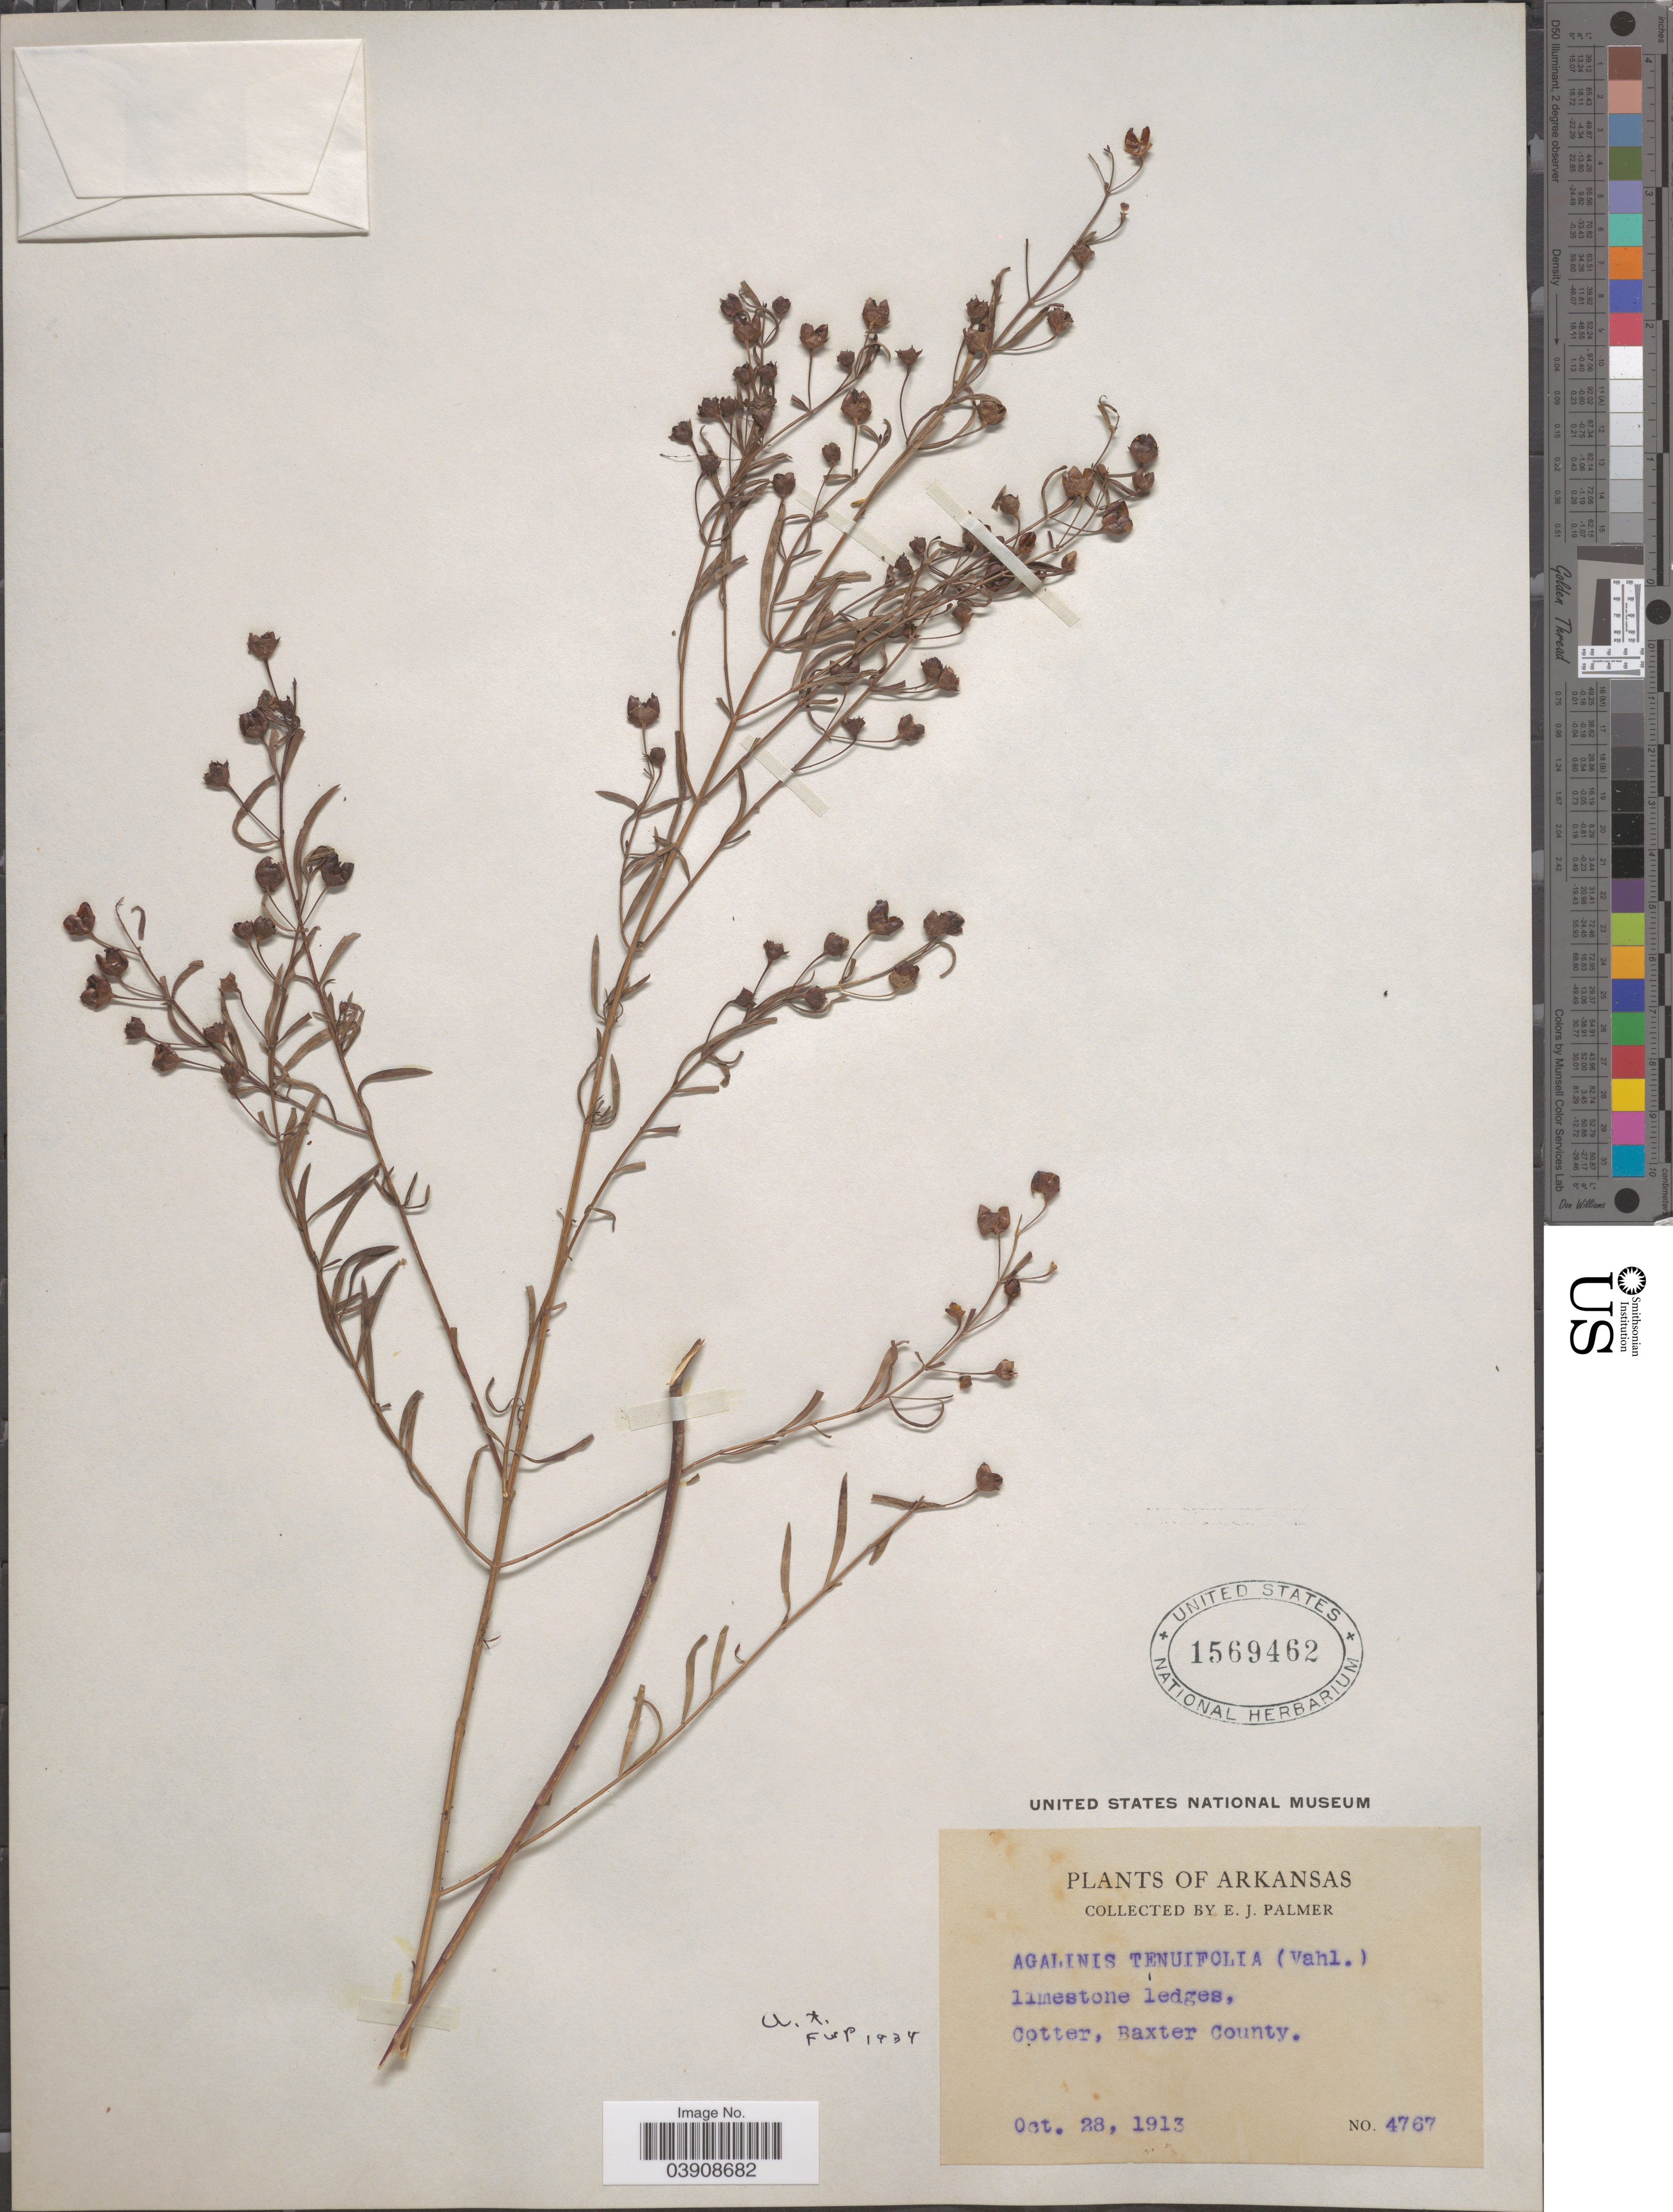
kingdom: Plantae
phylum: Tracheophyta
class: Magnoliopsida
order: Lamiales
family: Orobanchaceae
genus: Agalinis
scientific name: Agalinis tenuifolia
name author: (Vahl) Raf.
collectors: E. J. Palmer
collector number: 4767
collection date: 1913-10-28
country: United States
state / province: Arkansas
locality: Limestone ledges, Cotter, Baxter County.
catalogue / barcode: US 1569462